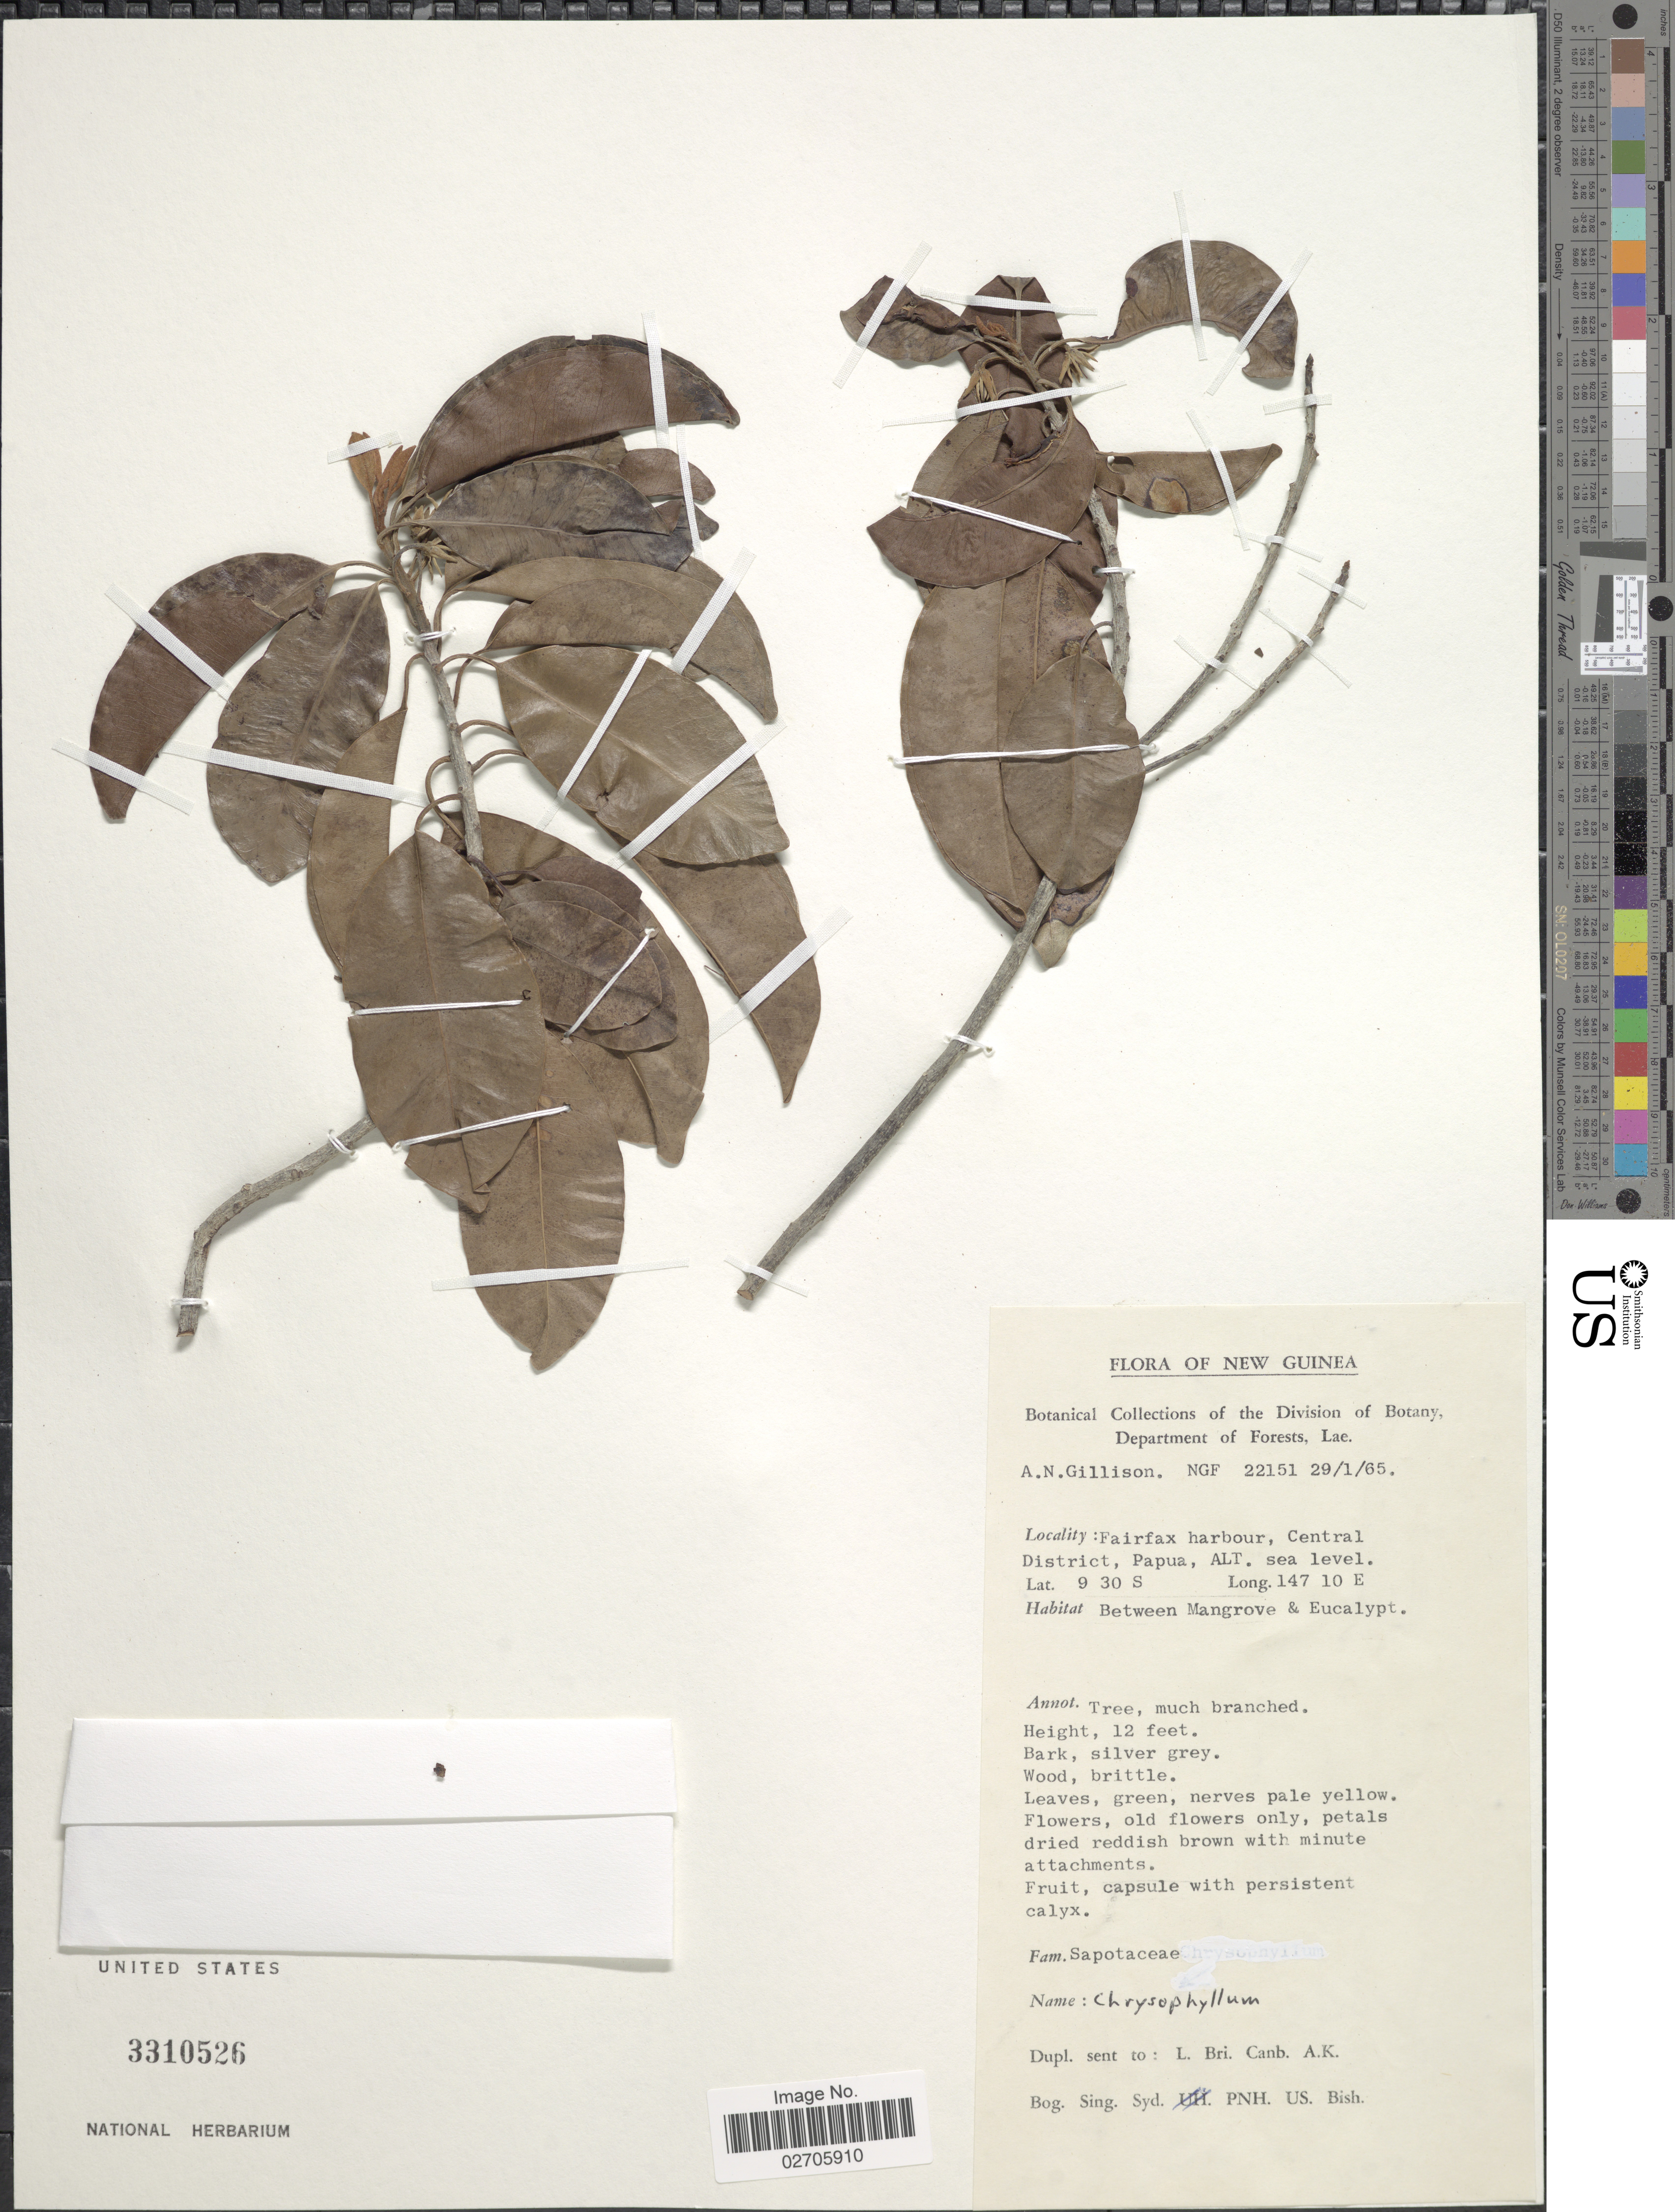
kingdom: Plantae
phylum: Tracheophyta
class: Magnoliopsida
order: Ericales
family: Sapotaceae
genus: Chrysophyllum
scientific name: Chrysophyllum sp.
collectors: A. Gillison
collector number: NGF 22151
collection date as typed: Transcribed d/m/y: 29/1/65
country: Papua New Guinea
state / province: Central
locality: New Guinea, Fairfax harbour, Central District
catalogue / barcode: US 3310526